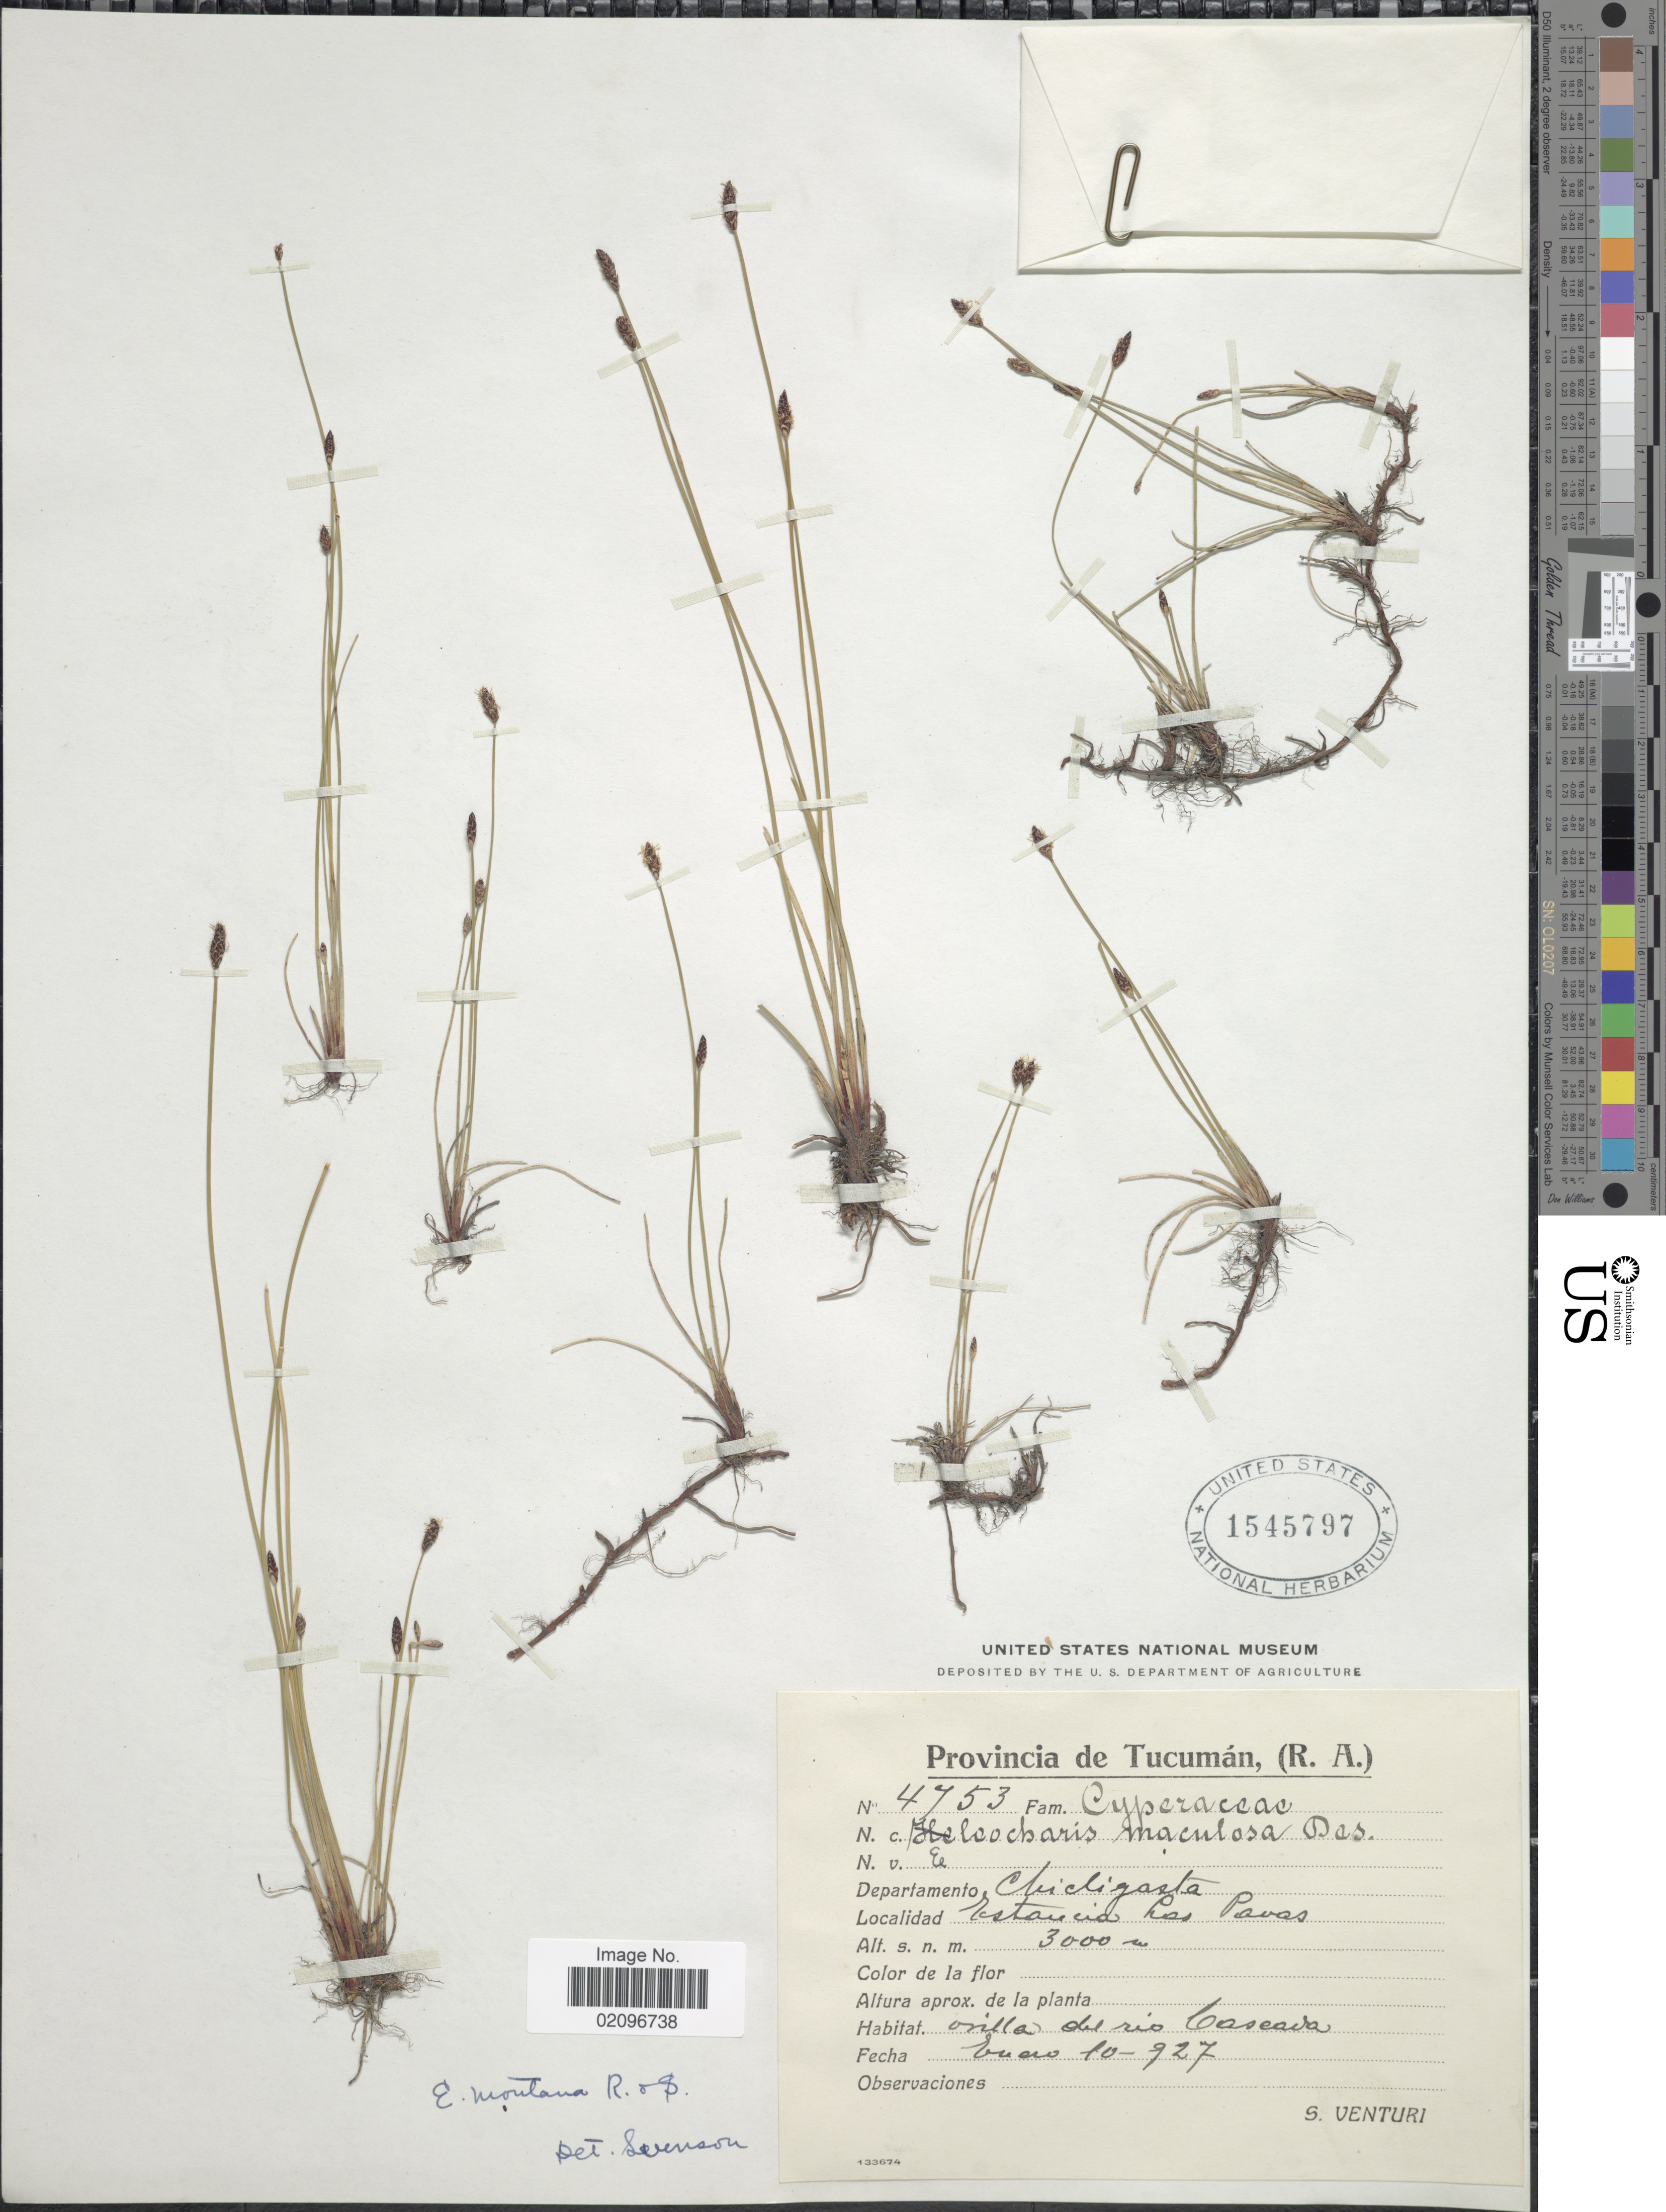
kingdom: Plantae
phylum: Tracheophyta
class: Liliopsida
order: Poales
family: Cyperaceae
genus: Eleocharis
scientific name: Eleocharis montana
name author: (Kunth) Roem. & Schult.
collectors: S. Venturi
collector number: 4753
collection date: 1927-01-10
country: Argentina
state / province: Tucuman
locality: (R.A.) Departamento Chicligasta, Estancia Las Pavas.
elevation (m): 3000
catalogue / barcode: US 1545797